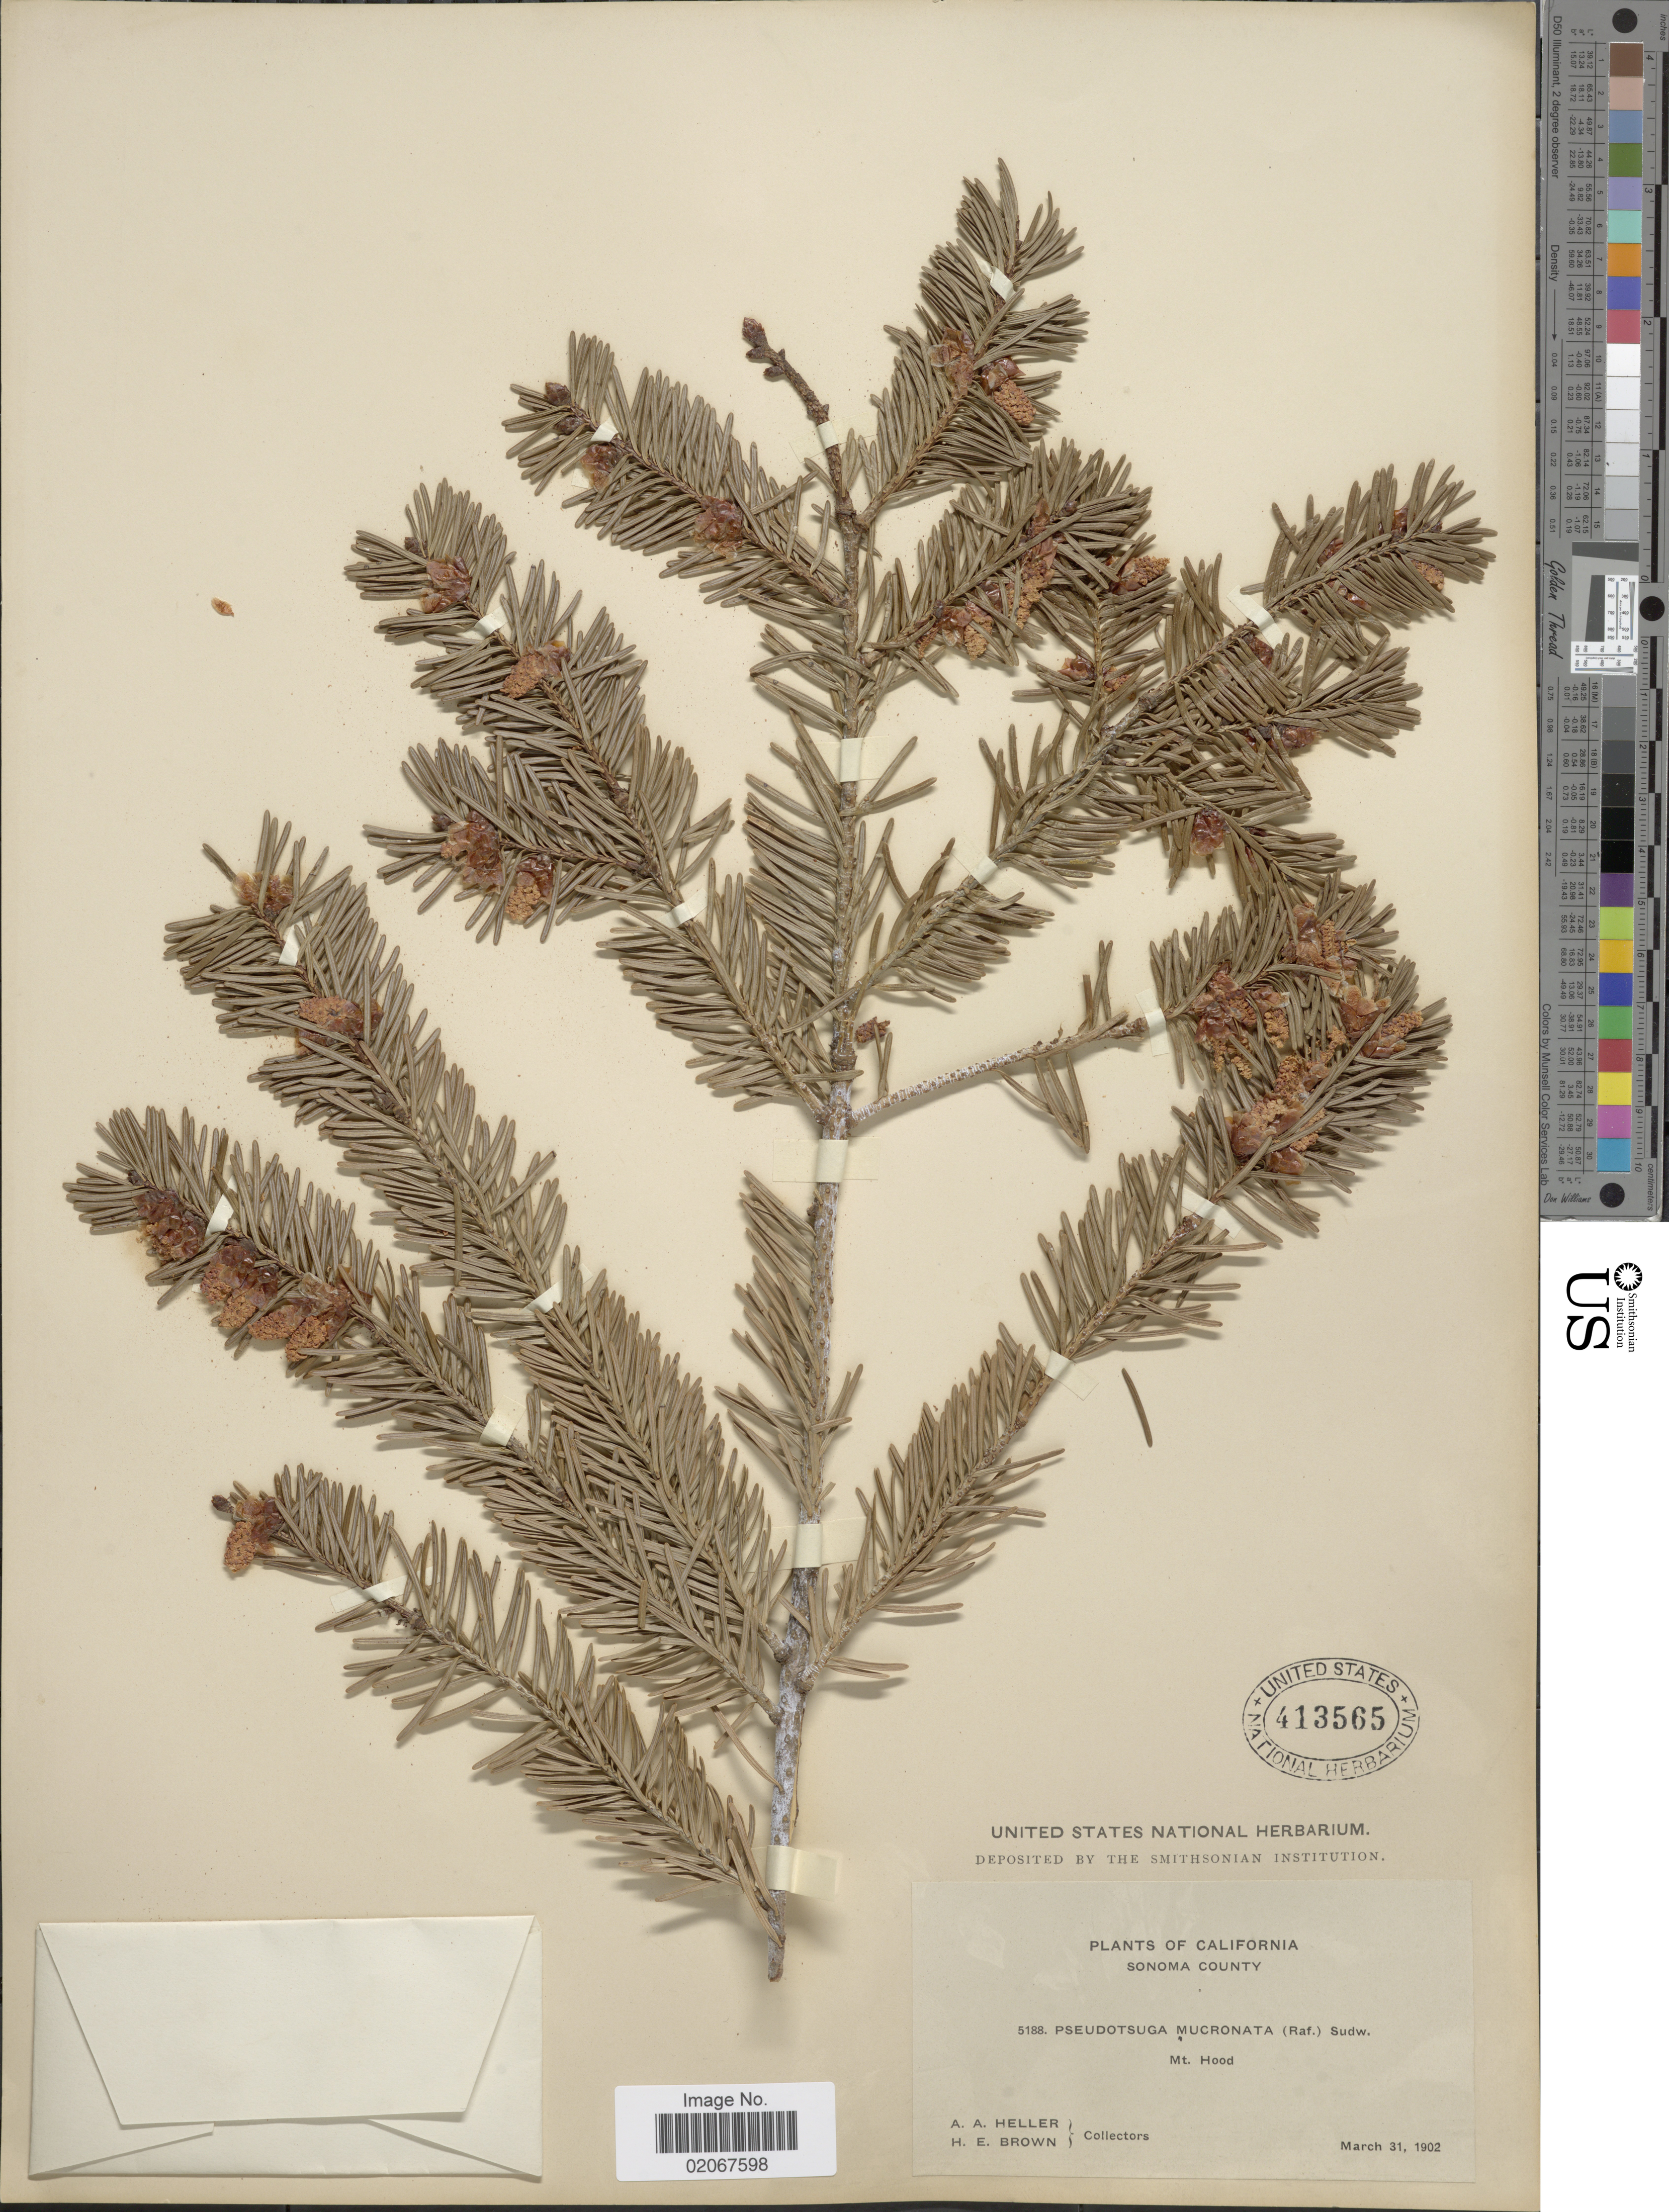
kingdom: Plantae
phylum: Tracheophyta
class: Pinopsida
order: Pinales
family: Pinaceae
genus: Pseudotsuga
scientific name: Pseudotsuga menziesii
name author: (Mirb.) Franco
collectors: A. A. Heller & H. E. Brown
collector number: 5188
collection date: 1902-03-31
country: United States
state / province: California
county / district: Sonoma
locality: County, Mt. Hood. Sonoma County.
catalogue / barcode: US 413565